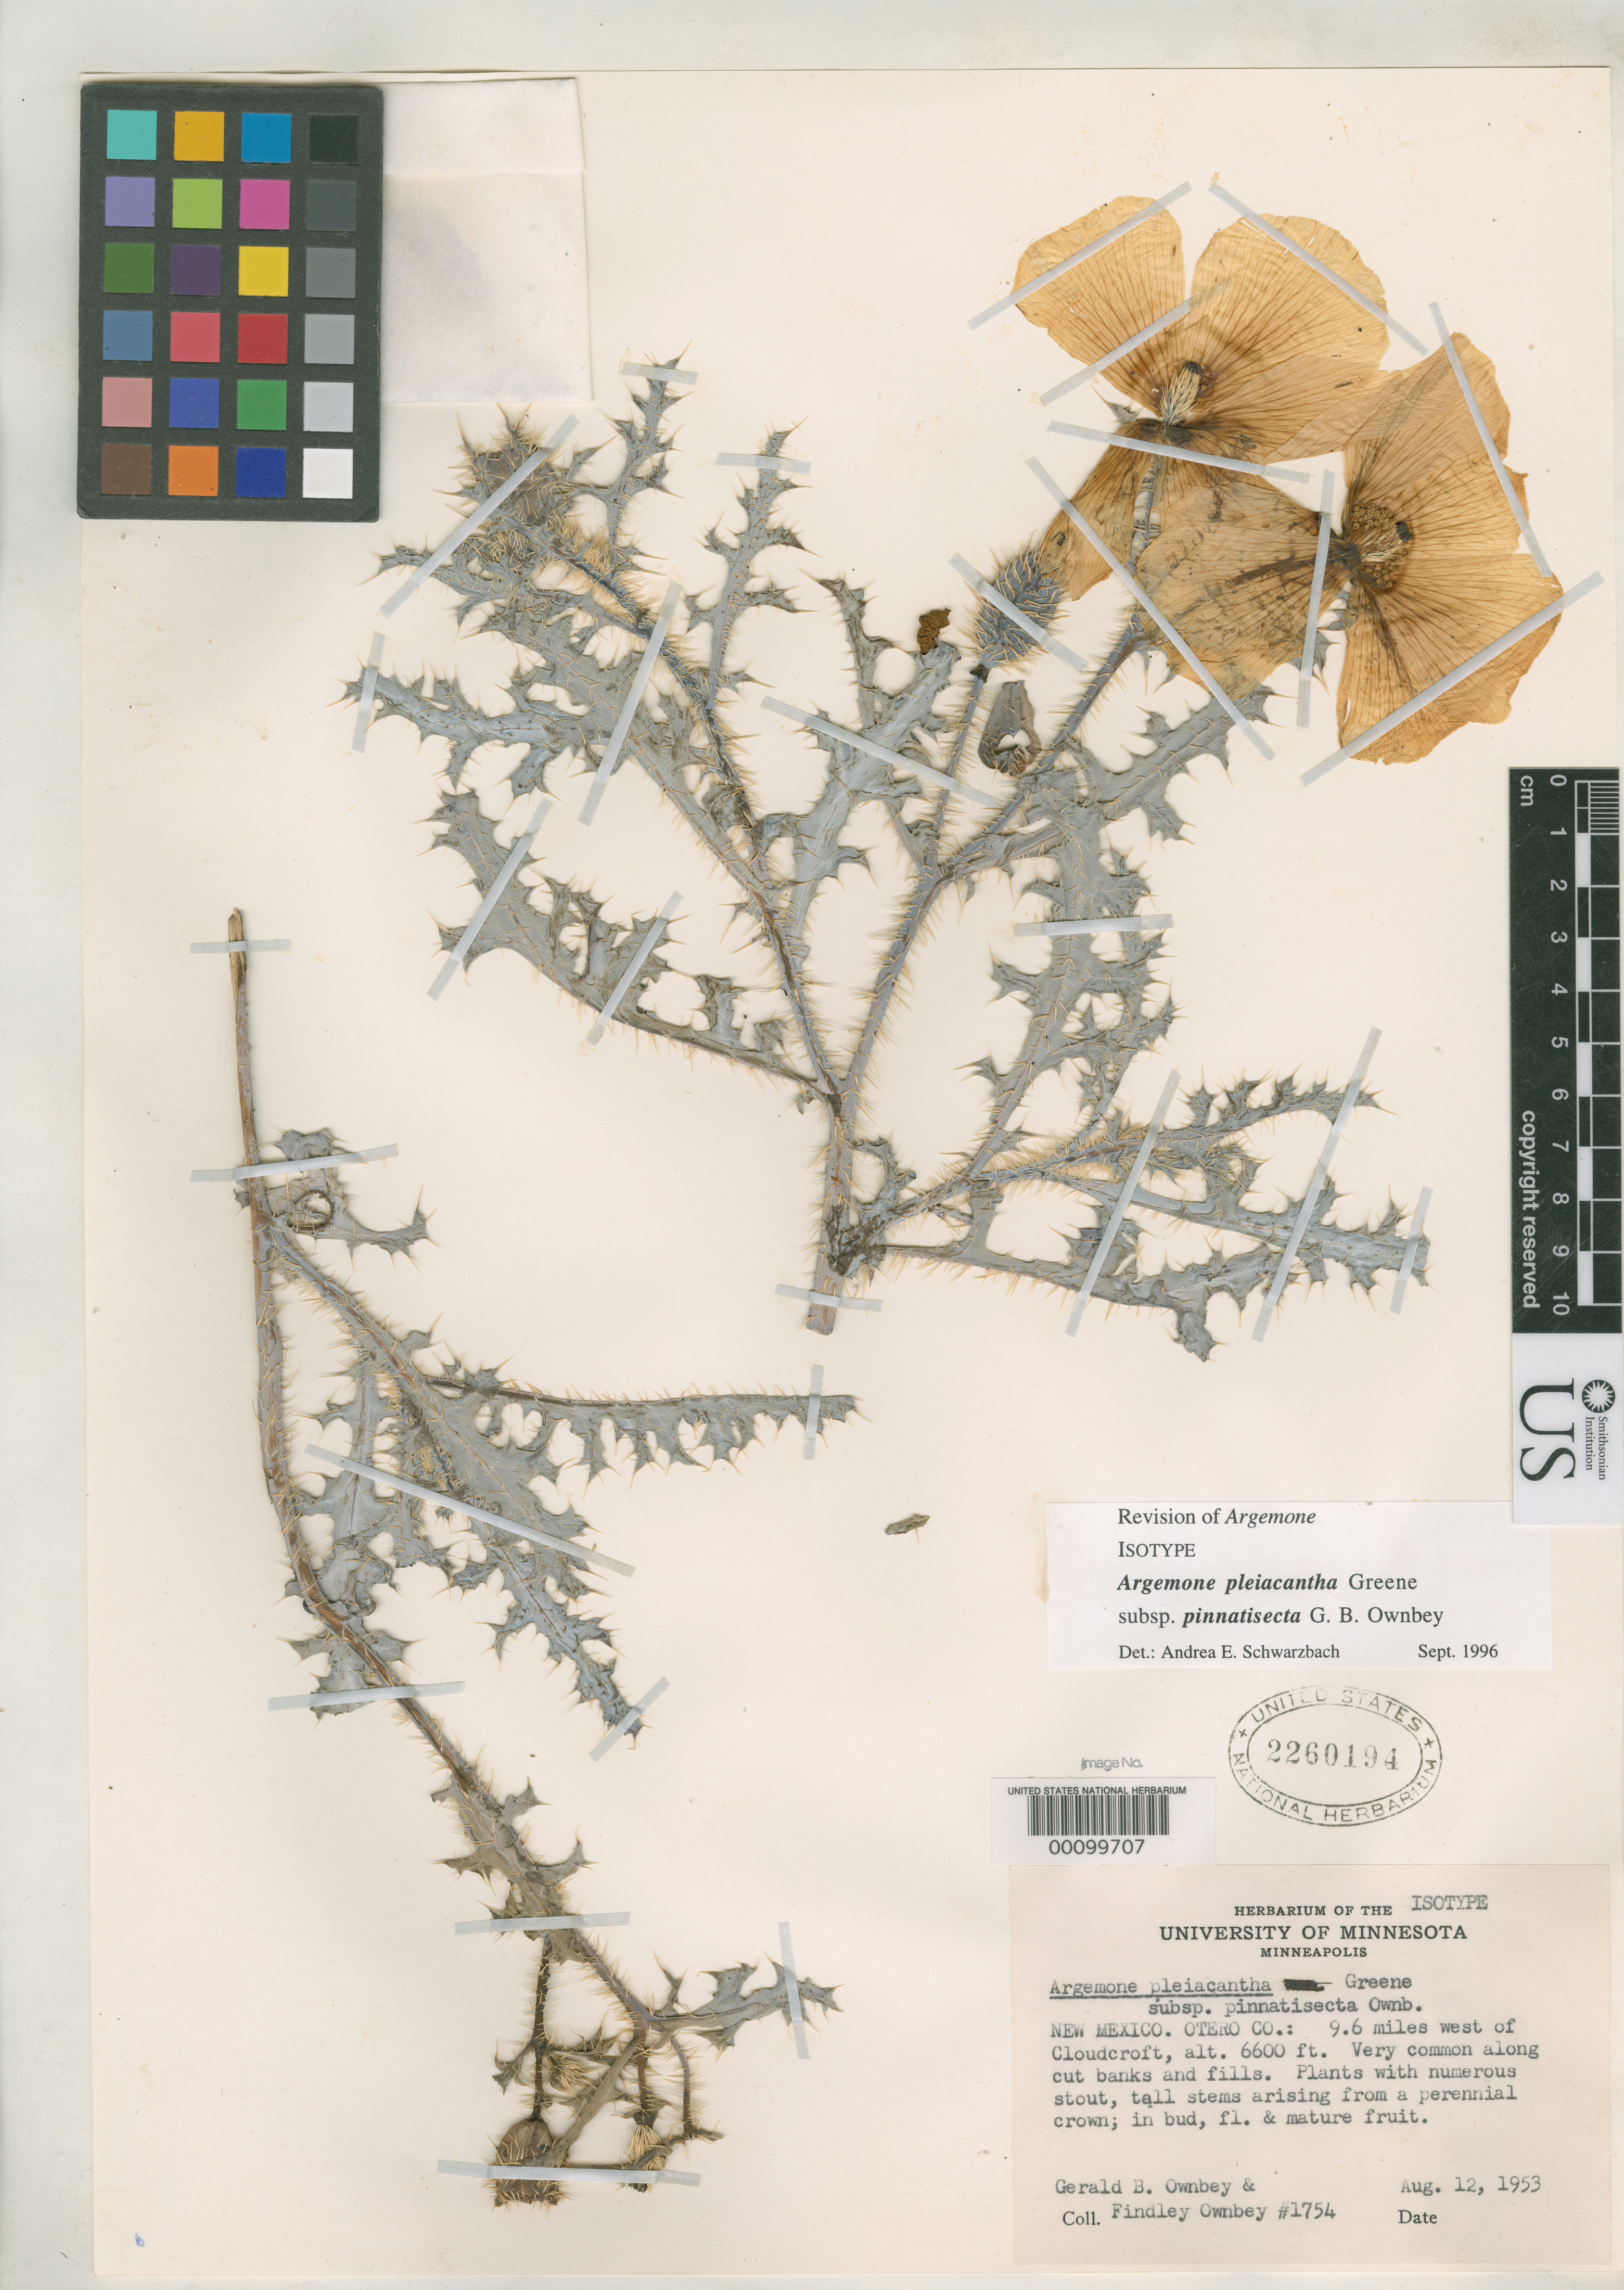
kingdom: Plantae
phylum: Tracheophyta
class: Magnoliopsida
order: Ranunculales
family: Papaveraceae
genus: Argemone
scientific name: Argemone pleiacantha subsp. pinnatisecta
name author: G.B. Ownbey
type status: Isotype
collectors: G. B. Ownbey & F. Ownbey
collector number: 1754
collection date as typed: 12 Aug 1953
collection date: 1953-08-12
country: United States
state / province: New Mexico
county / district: Otero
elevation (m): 2012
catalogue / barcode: US 2260194